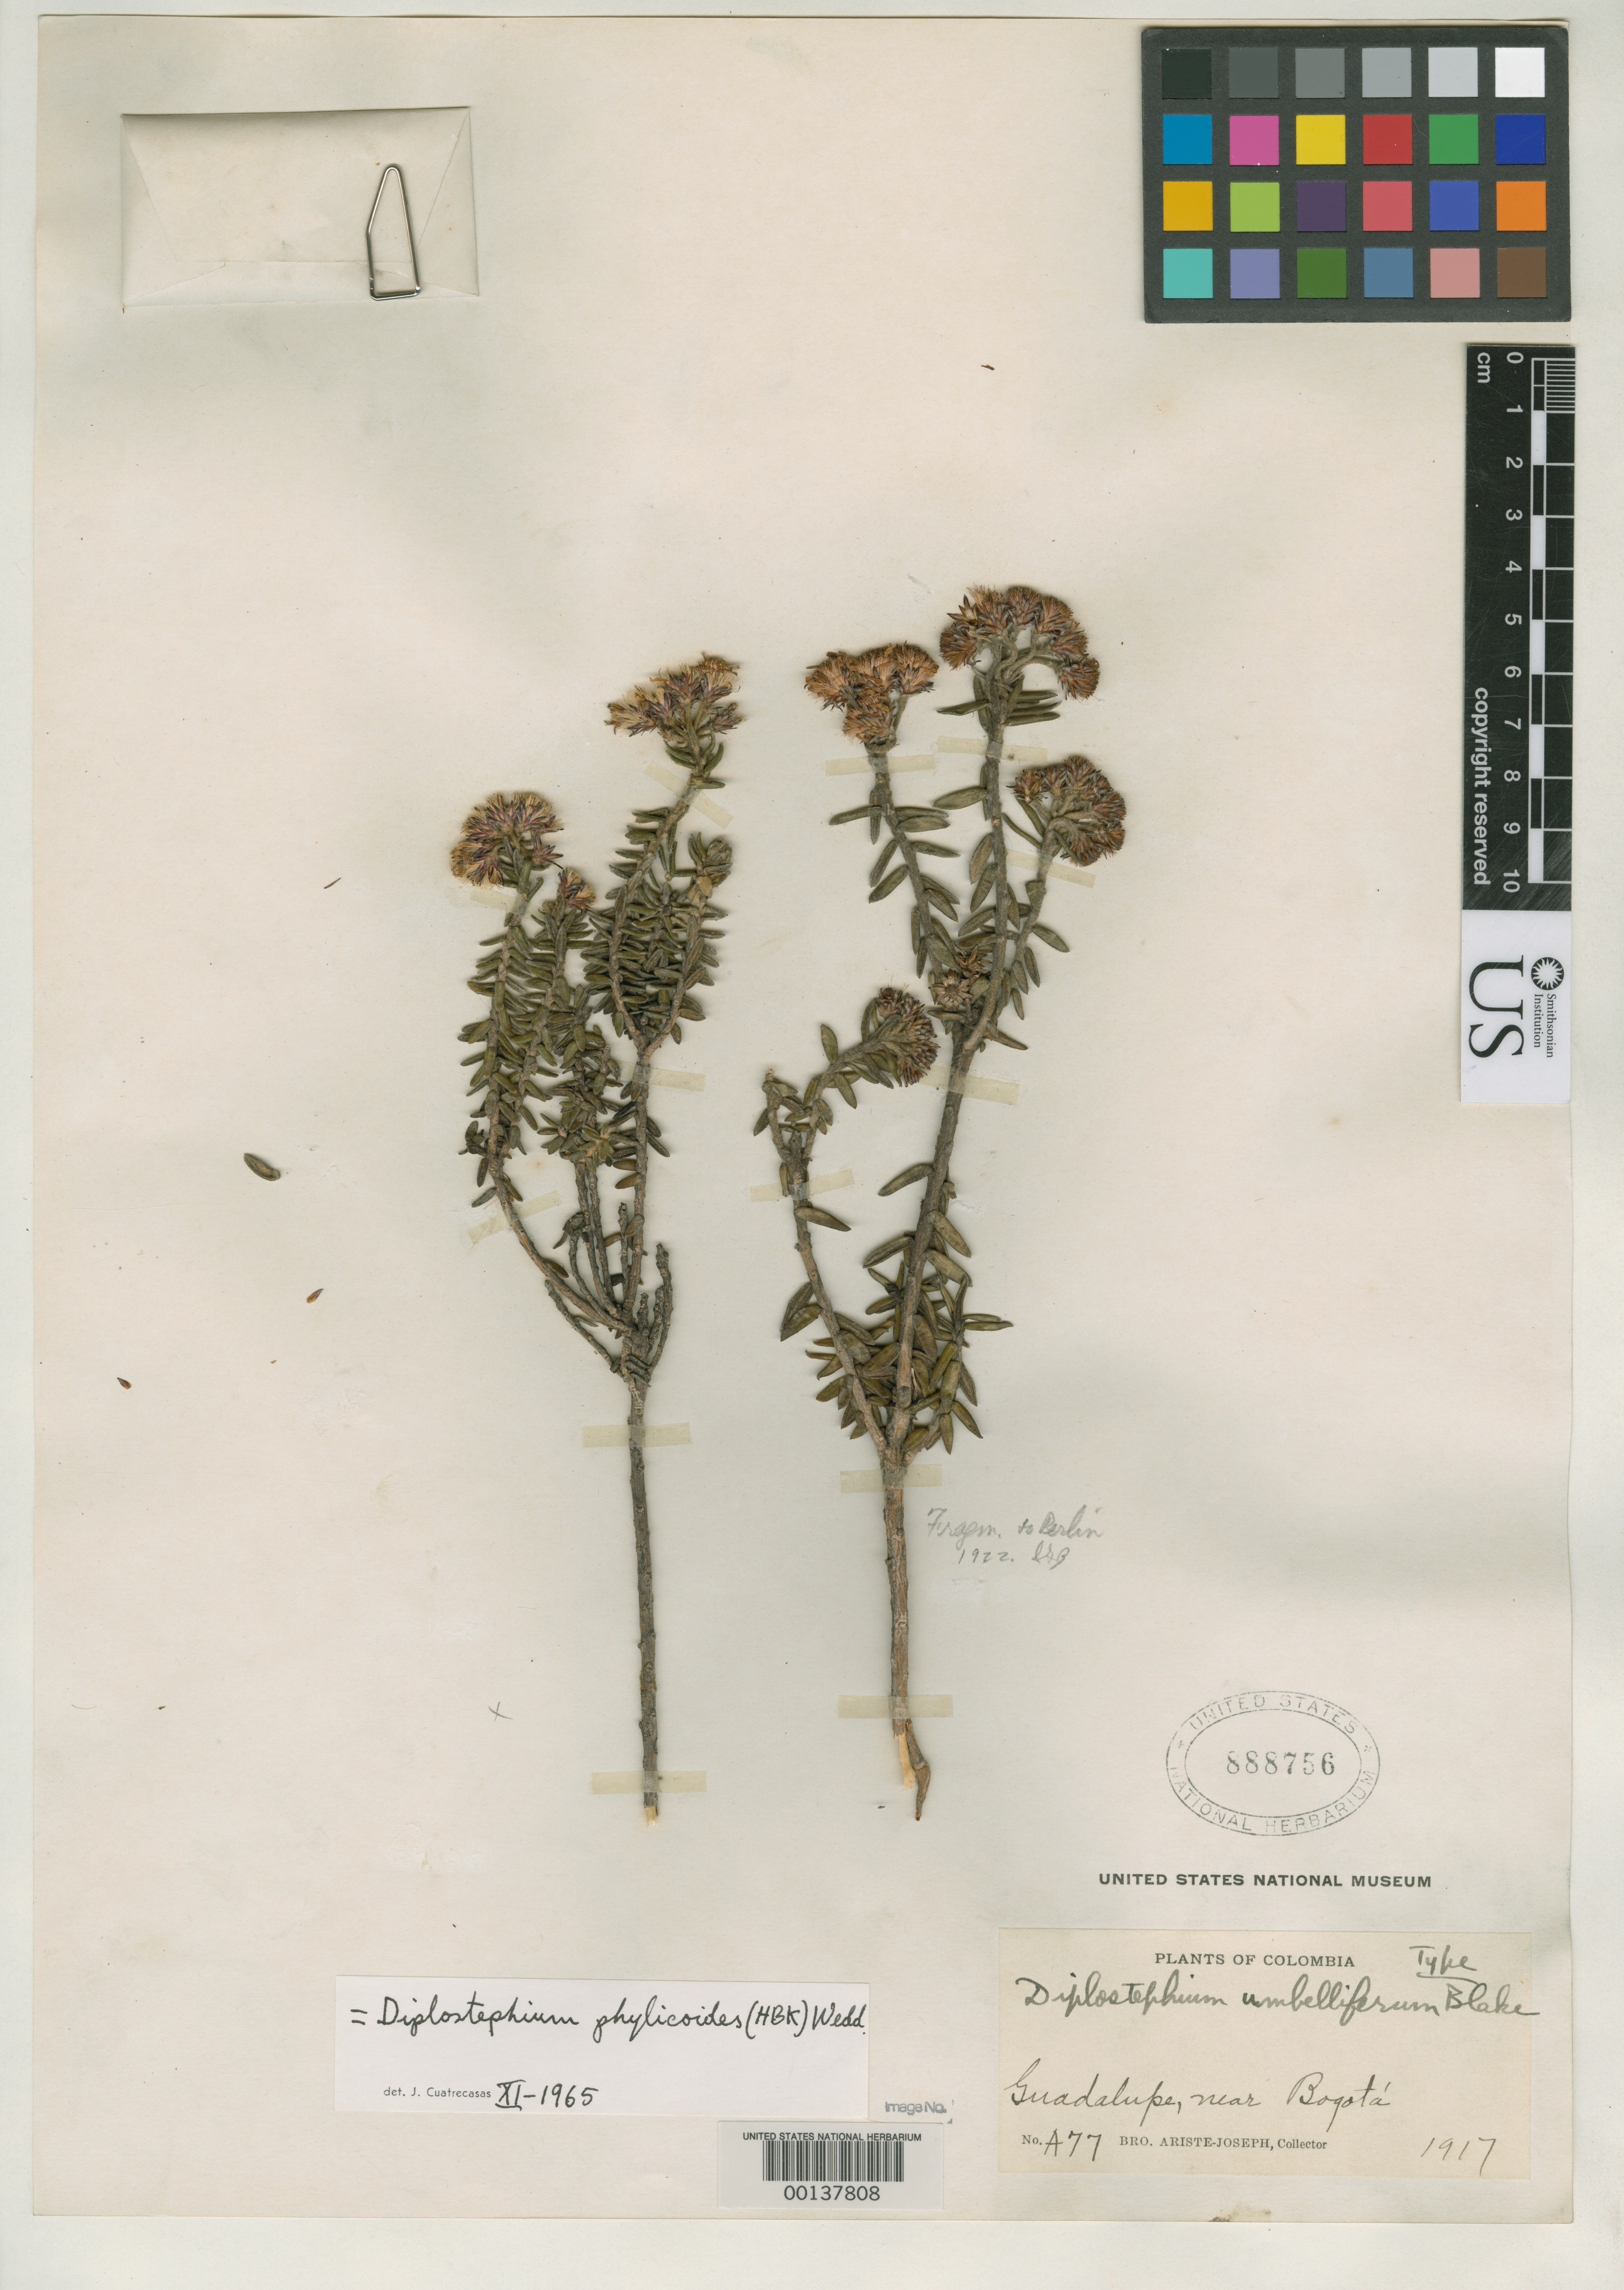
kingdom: Plantae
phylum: Tracheophyta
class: Magnoliopsida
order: Asterales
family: Asteraceae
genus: Diplostephium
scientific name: Diplostephium umbelliferum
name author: S.F. Blake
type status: Holotype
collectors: Bro. Ariste-Joseph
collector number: A 77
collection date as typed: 1917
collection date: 1917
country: Colombia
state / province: Cundinamarca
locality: Guadalupe, near Bogota.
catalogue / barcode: US 888756